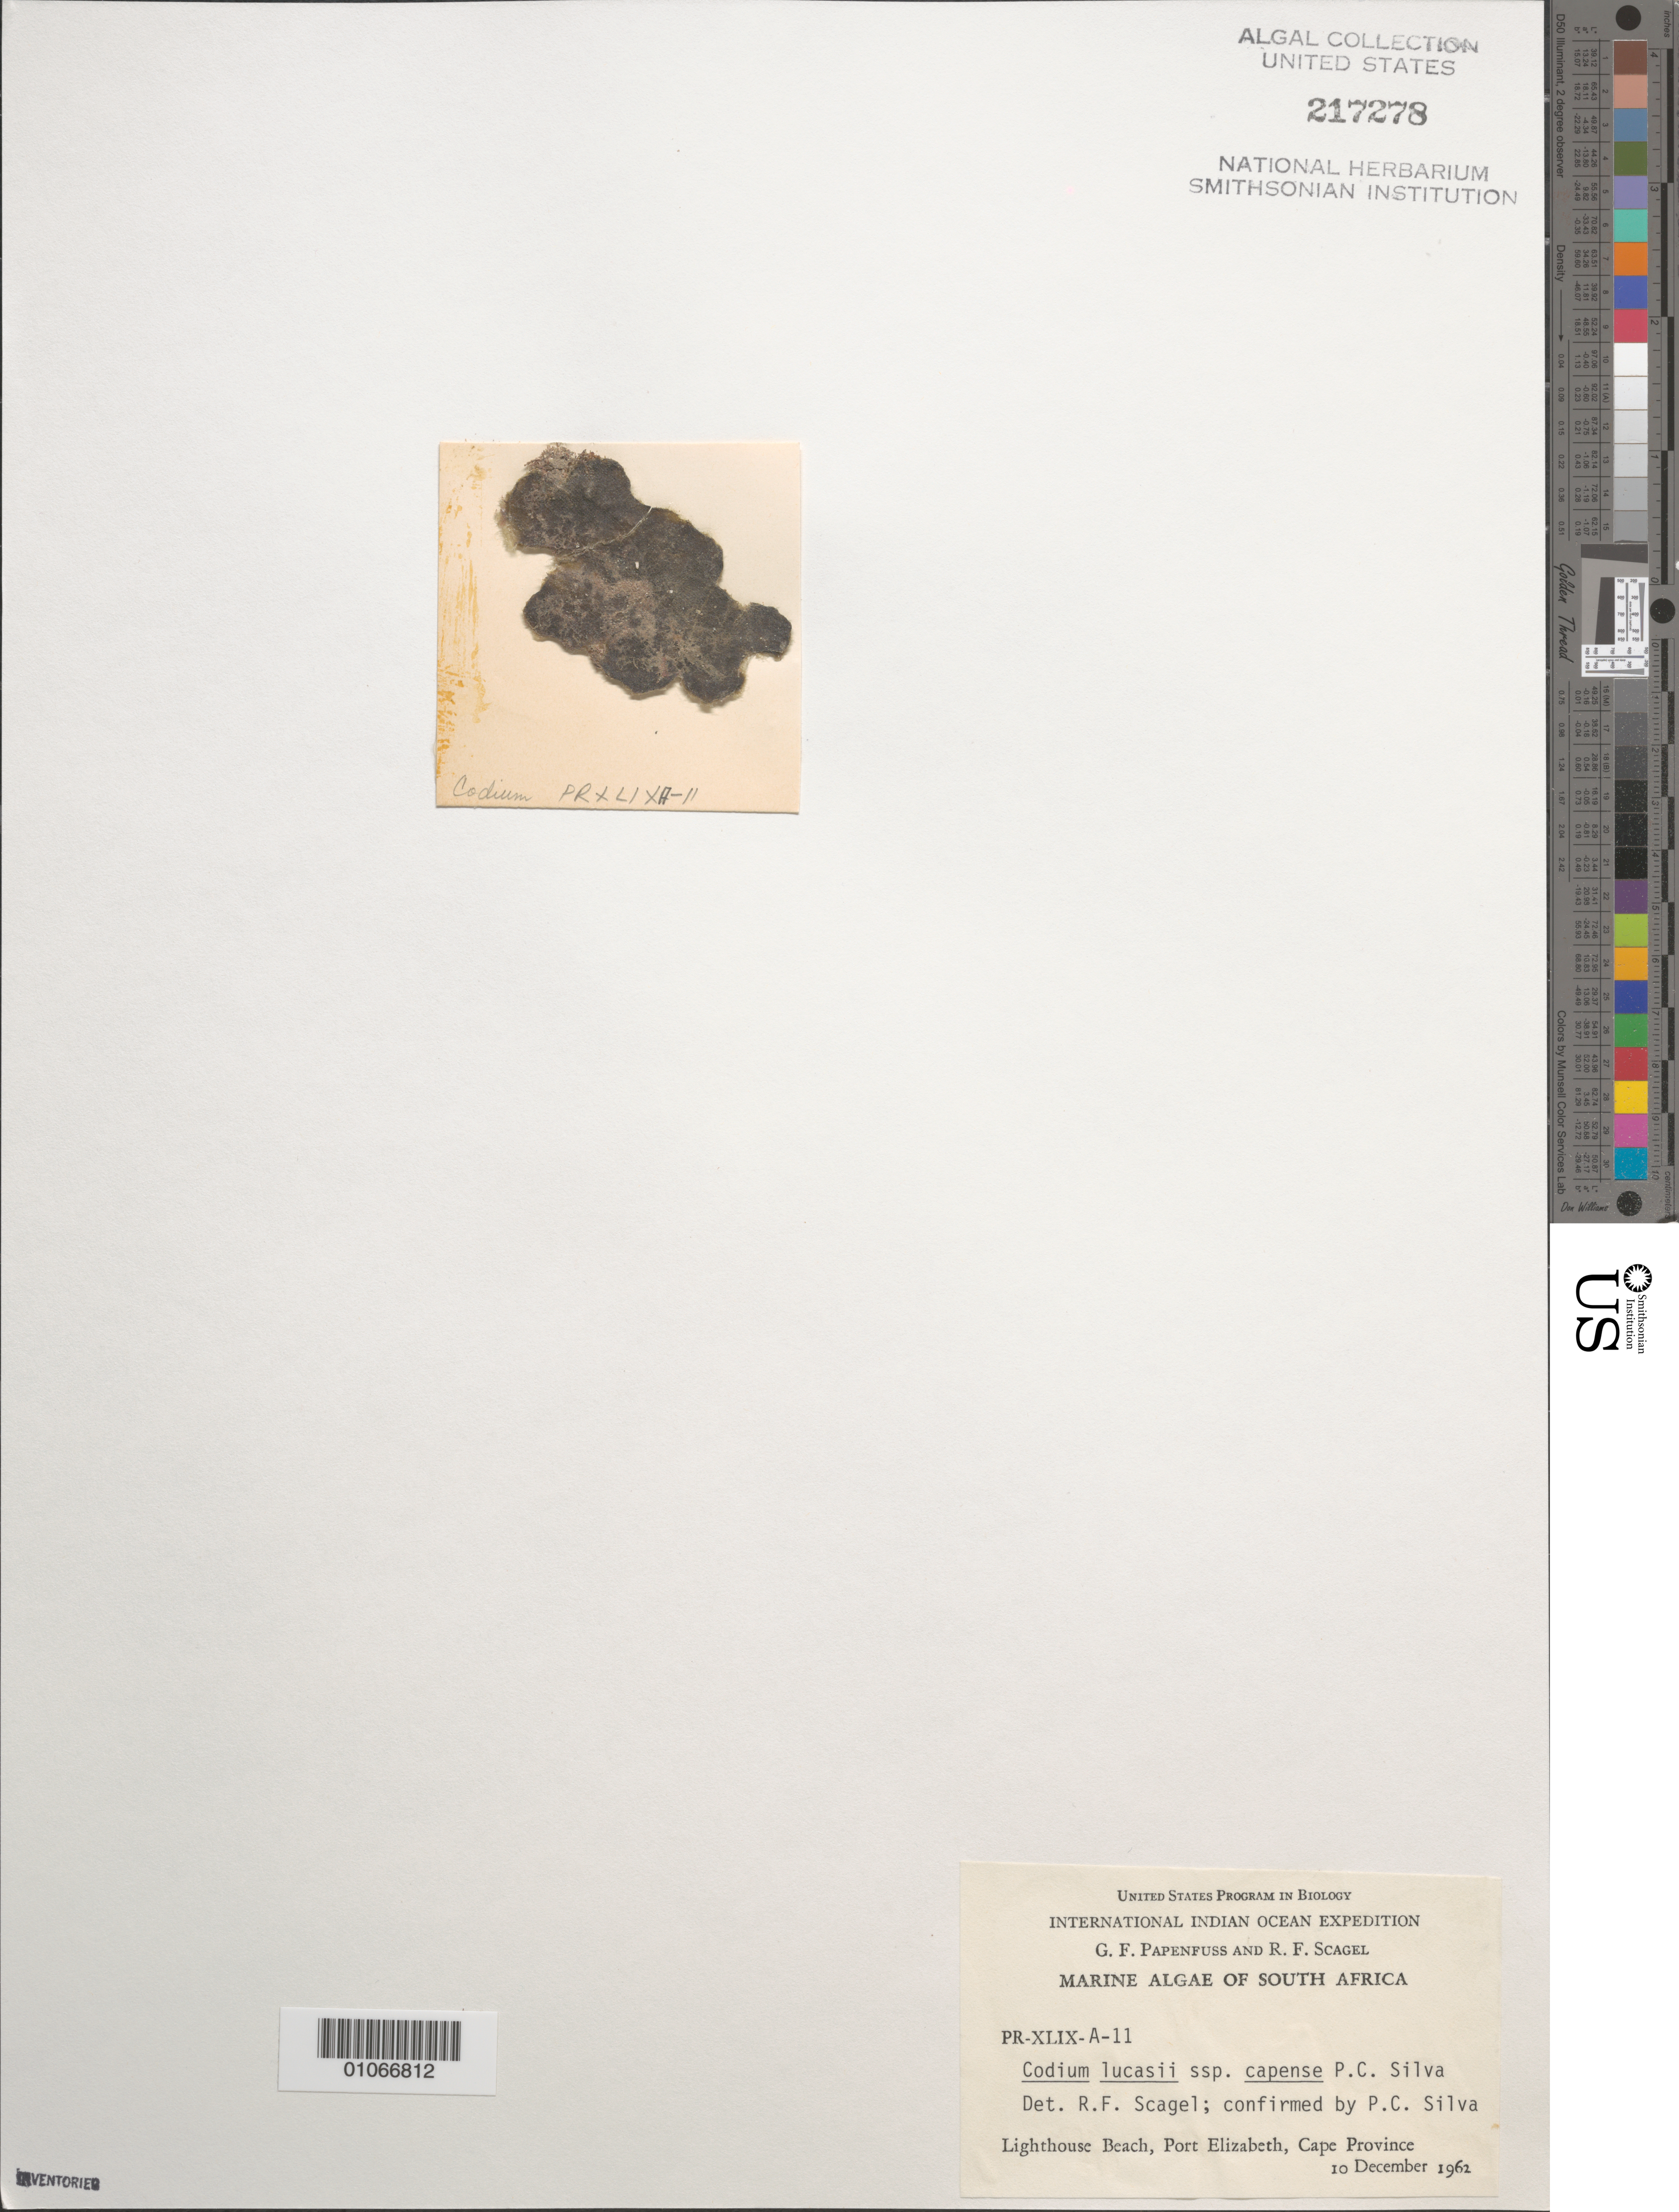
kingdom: Plantae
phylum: Chlorophyta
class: Ulvophyceae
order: Bryopsidales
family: Codiaceae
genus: Codium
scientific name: Codium lucasii subsp. capense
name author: P.C. Silva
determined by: Scagel, R. F.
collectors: G. Papenfuss & R. F. Scagel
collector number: PR-XLIX-A-11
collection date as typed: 10 Dec 1962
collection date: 1962-12-10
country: South Africa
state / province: Eastern Cape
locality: Lighthouse Beach, Port Elizabeth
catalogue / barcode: US 217278